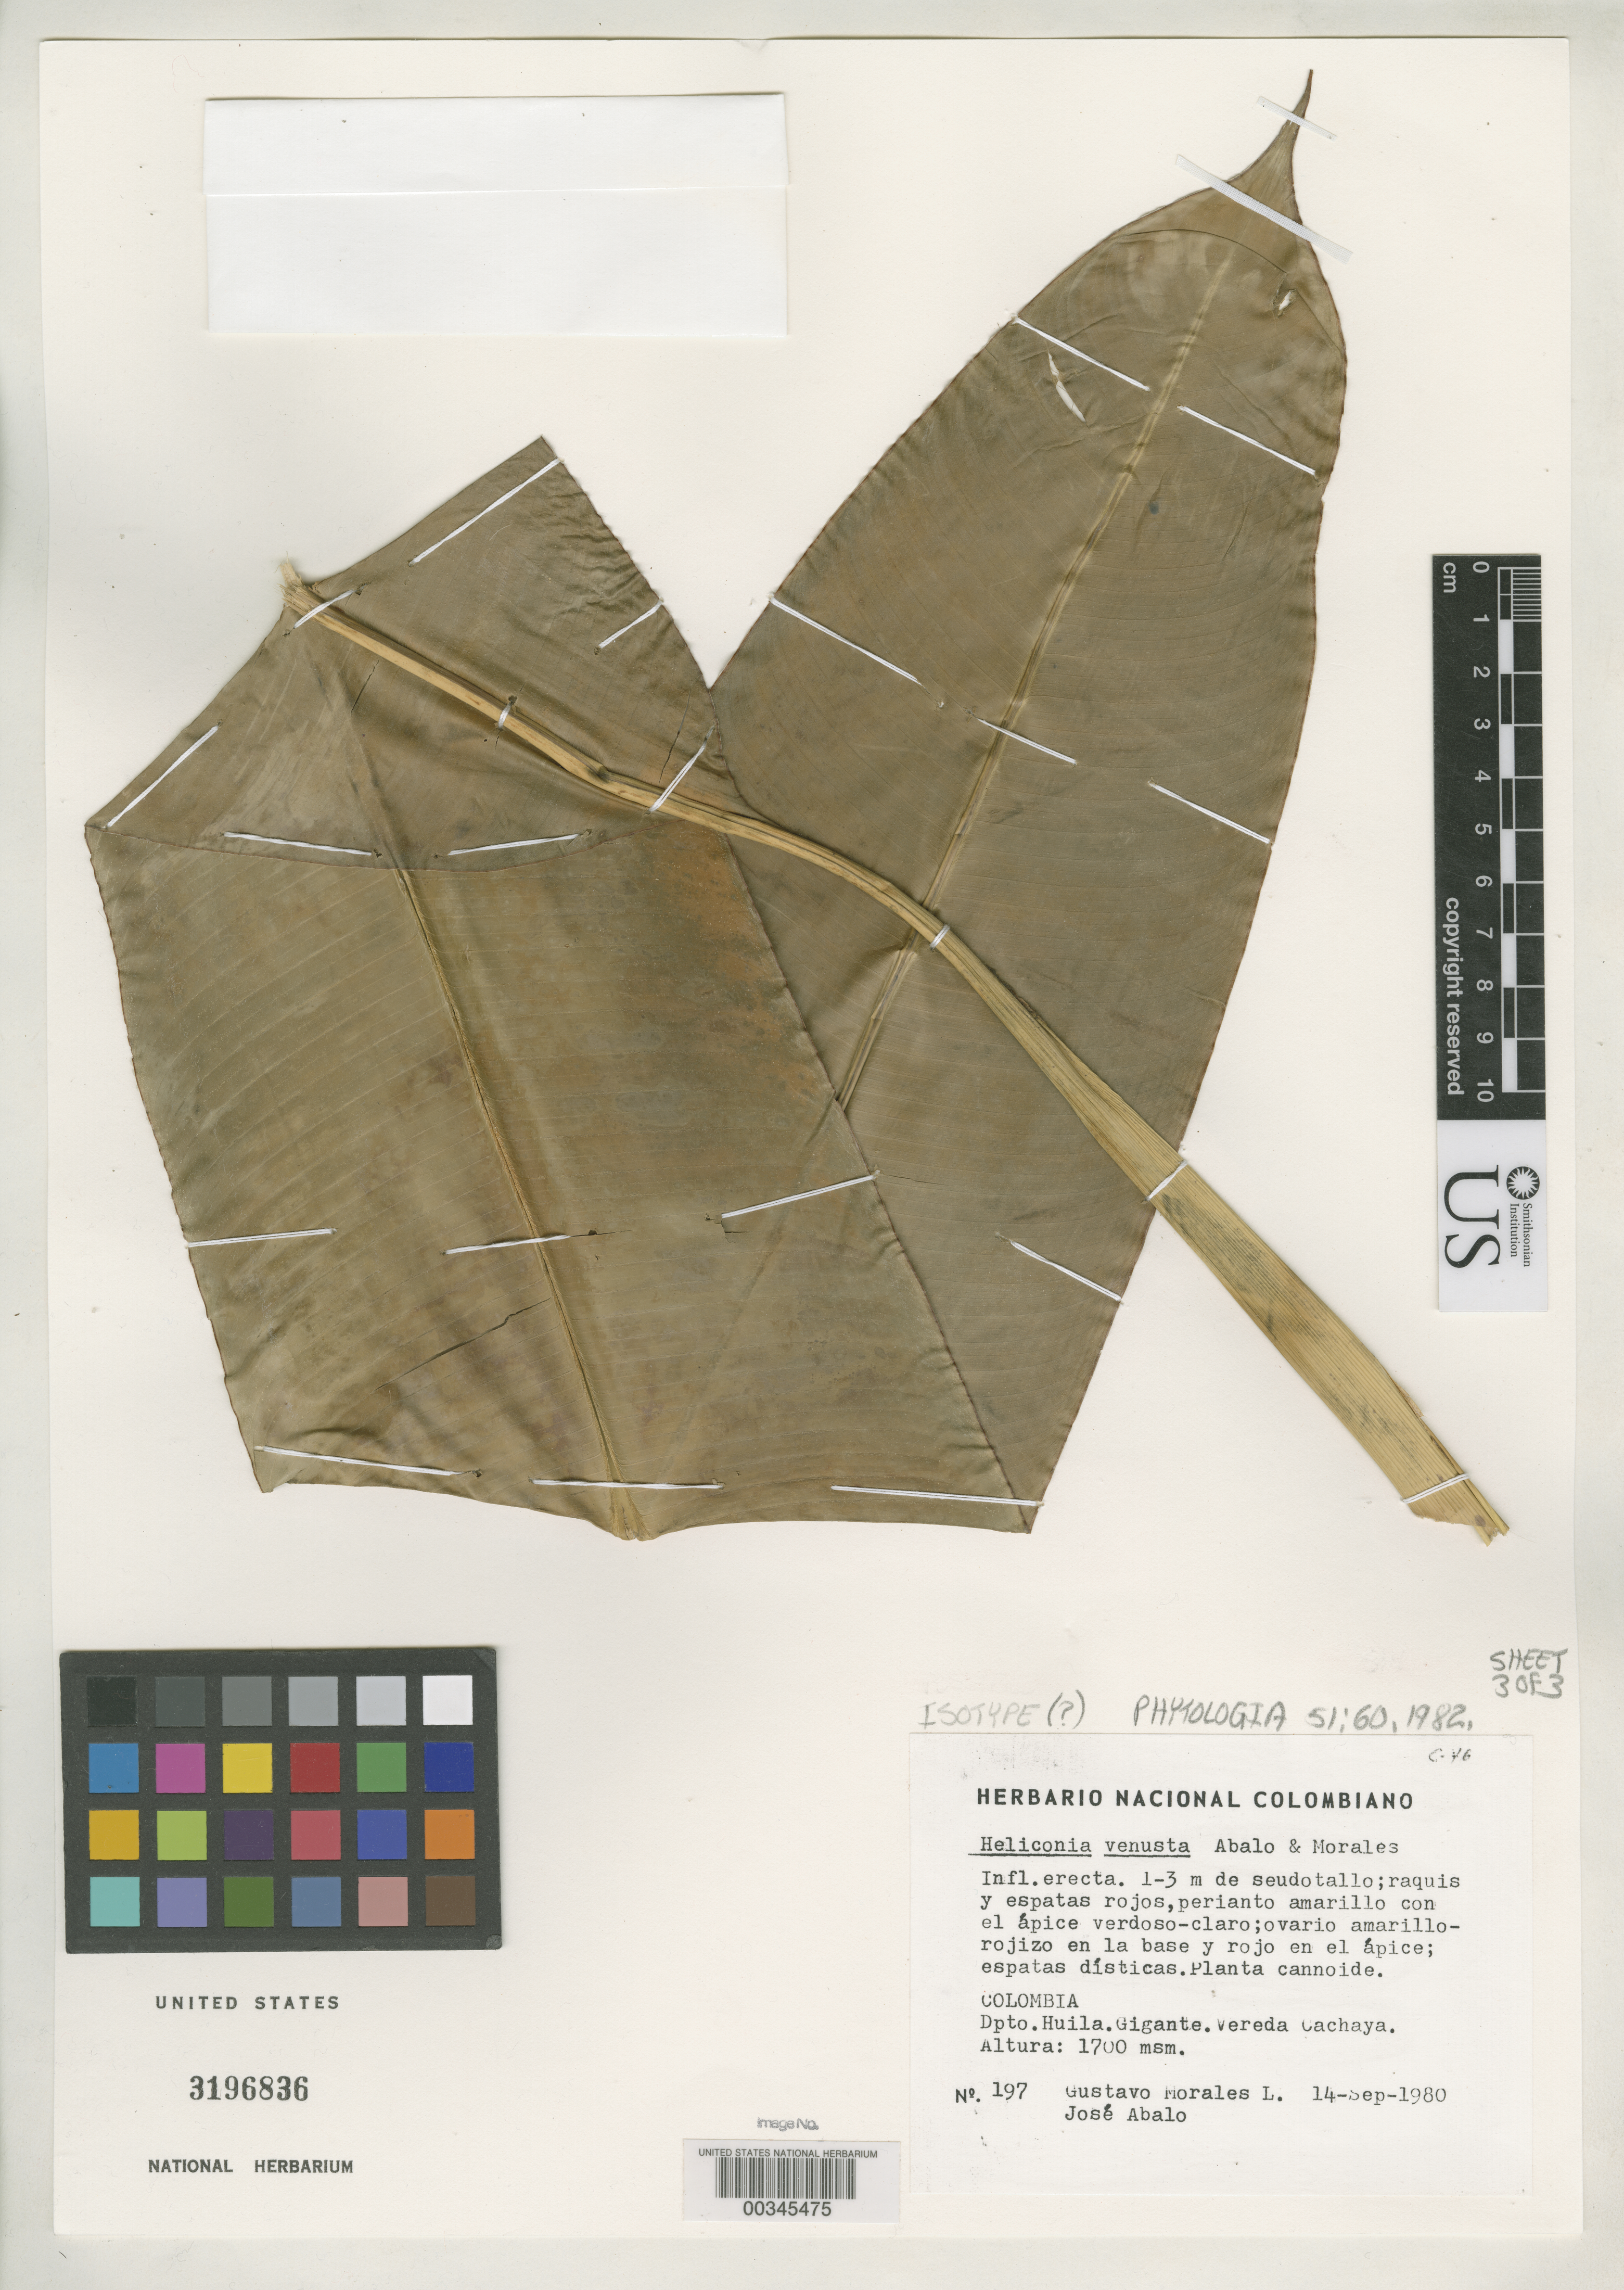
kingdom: Plantae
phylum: Tracheophyta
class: Liliopsida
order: Zingiberales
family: Heliconiaceae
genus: Heliconia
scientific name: Heliconia venusta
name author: Abalo & G. Morales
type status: Possible Isotype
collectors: G. Morales L. & J. E. Abalo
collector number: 197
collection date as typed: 14 Sep 1980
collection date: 1980-09-14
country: Colombia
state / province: Huila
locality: Gigante, Vereda, Cachaya.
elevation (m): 1700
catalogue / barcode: US 3196836